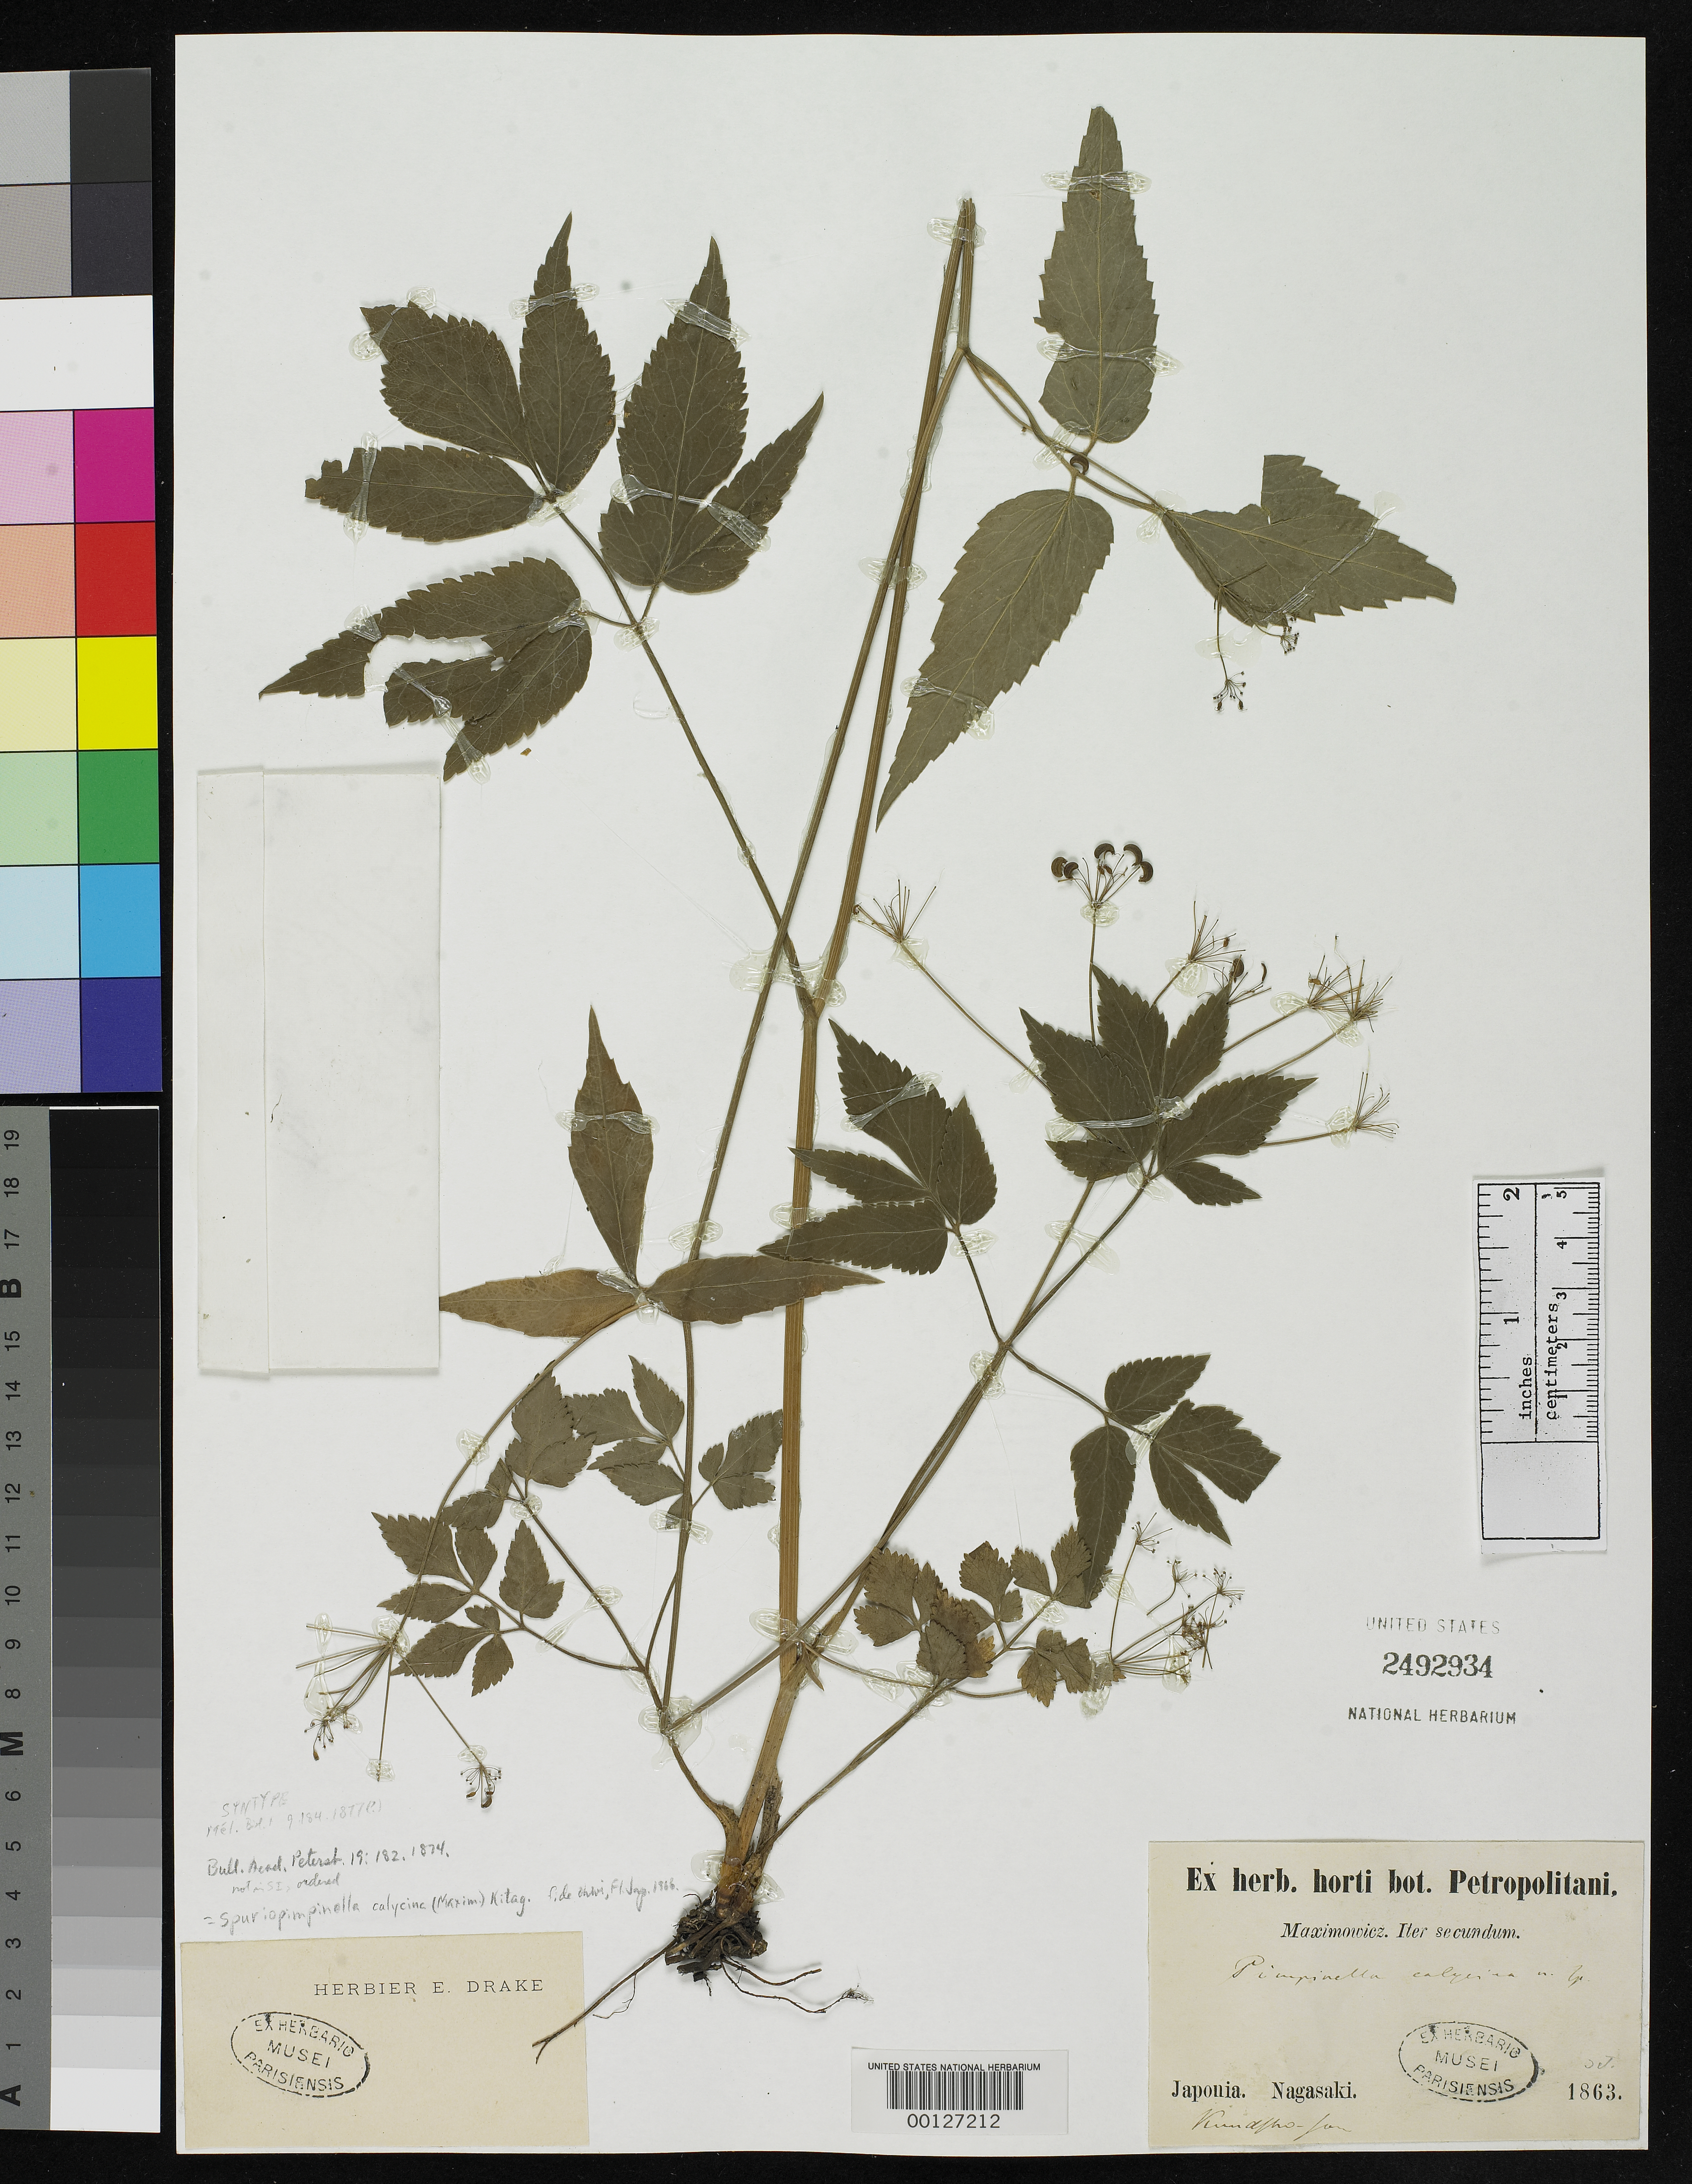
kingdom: Plantae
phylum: Tracheophyta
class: Magnoliopsida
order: Apiales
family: Apiaceae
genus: Pimpinella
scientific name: Pimpinella calycina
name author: Maxim.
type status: Syntype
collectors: C. J. Maximowicz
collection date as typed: Oct 1863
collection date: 1863-10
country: Japan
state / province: Nagasaki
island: Kyushu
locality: Nagasaki, Kundsho-San.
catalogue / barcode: US 2492934